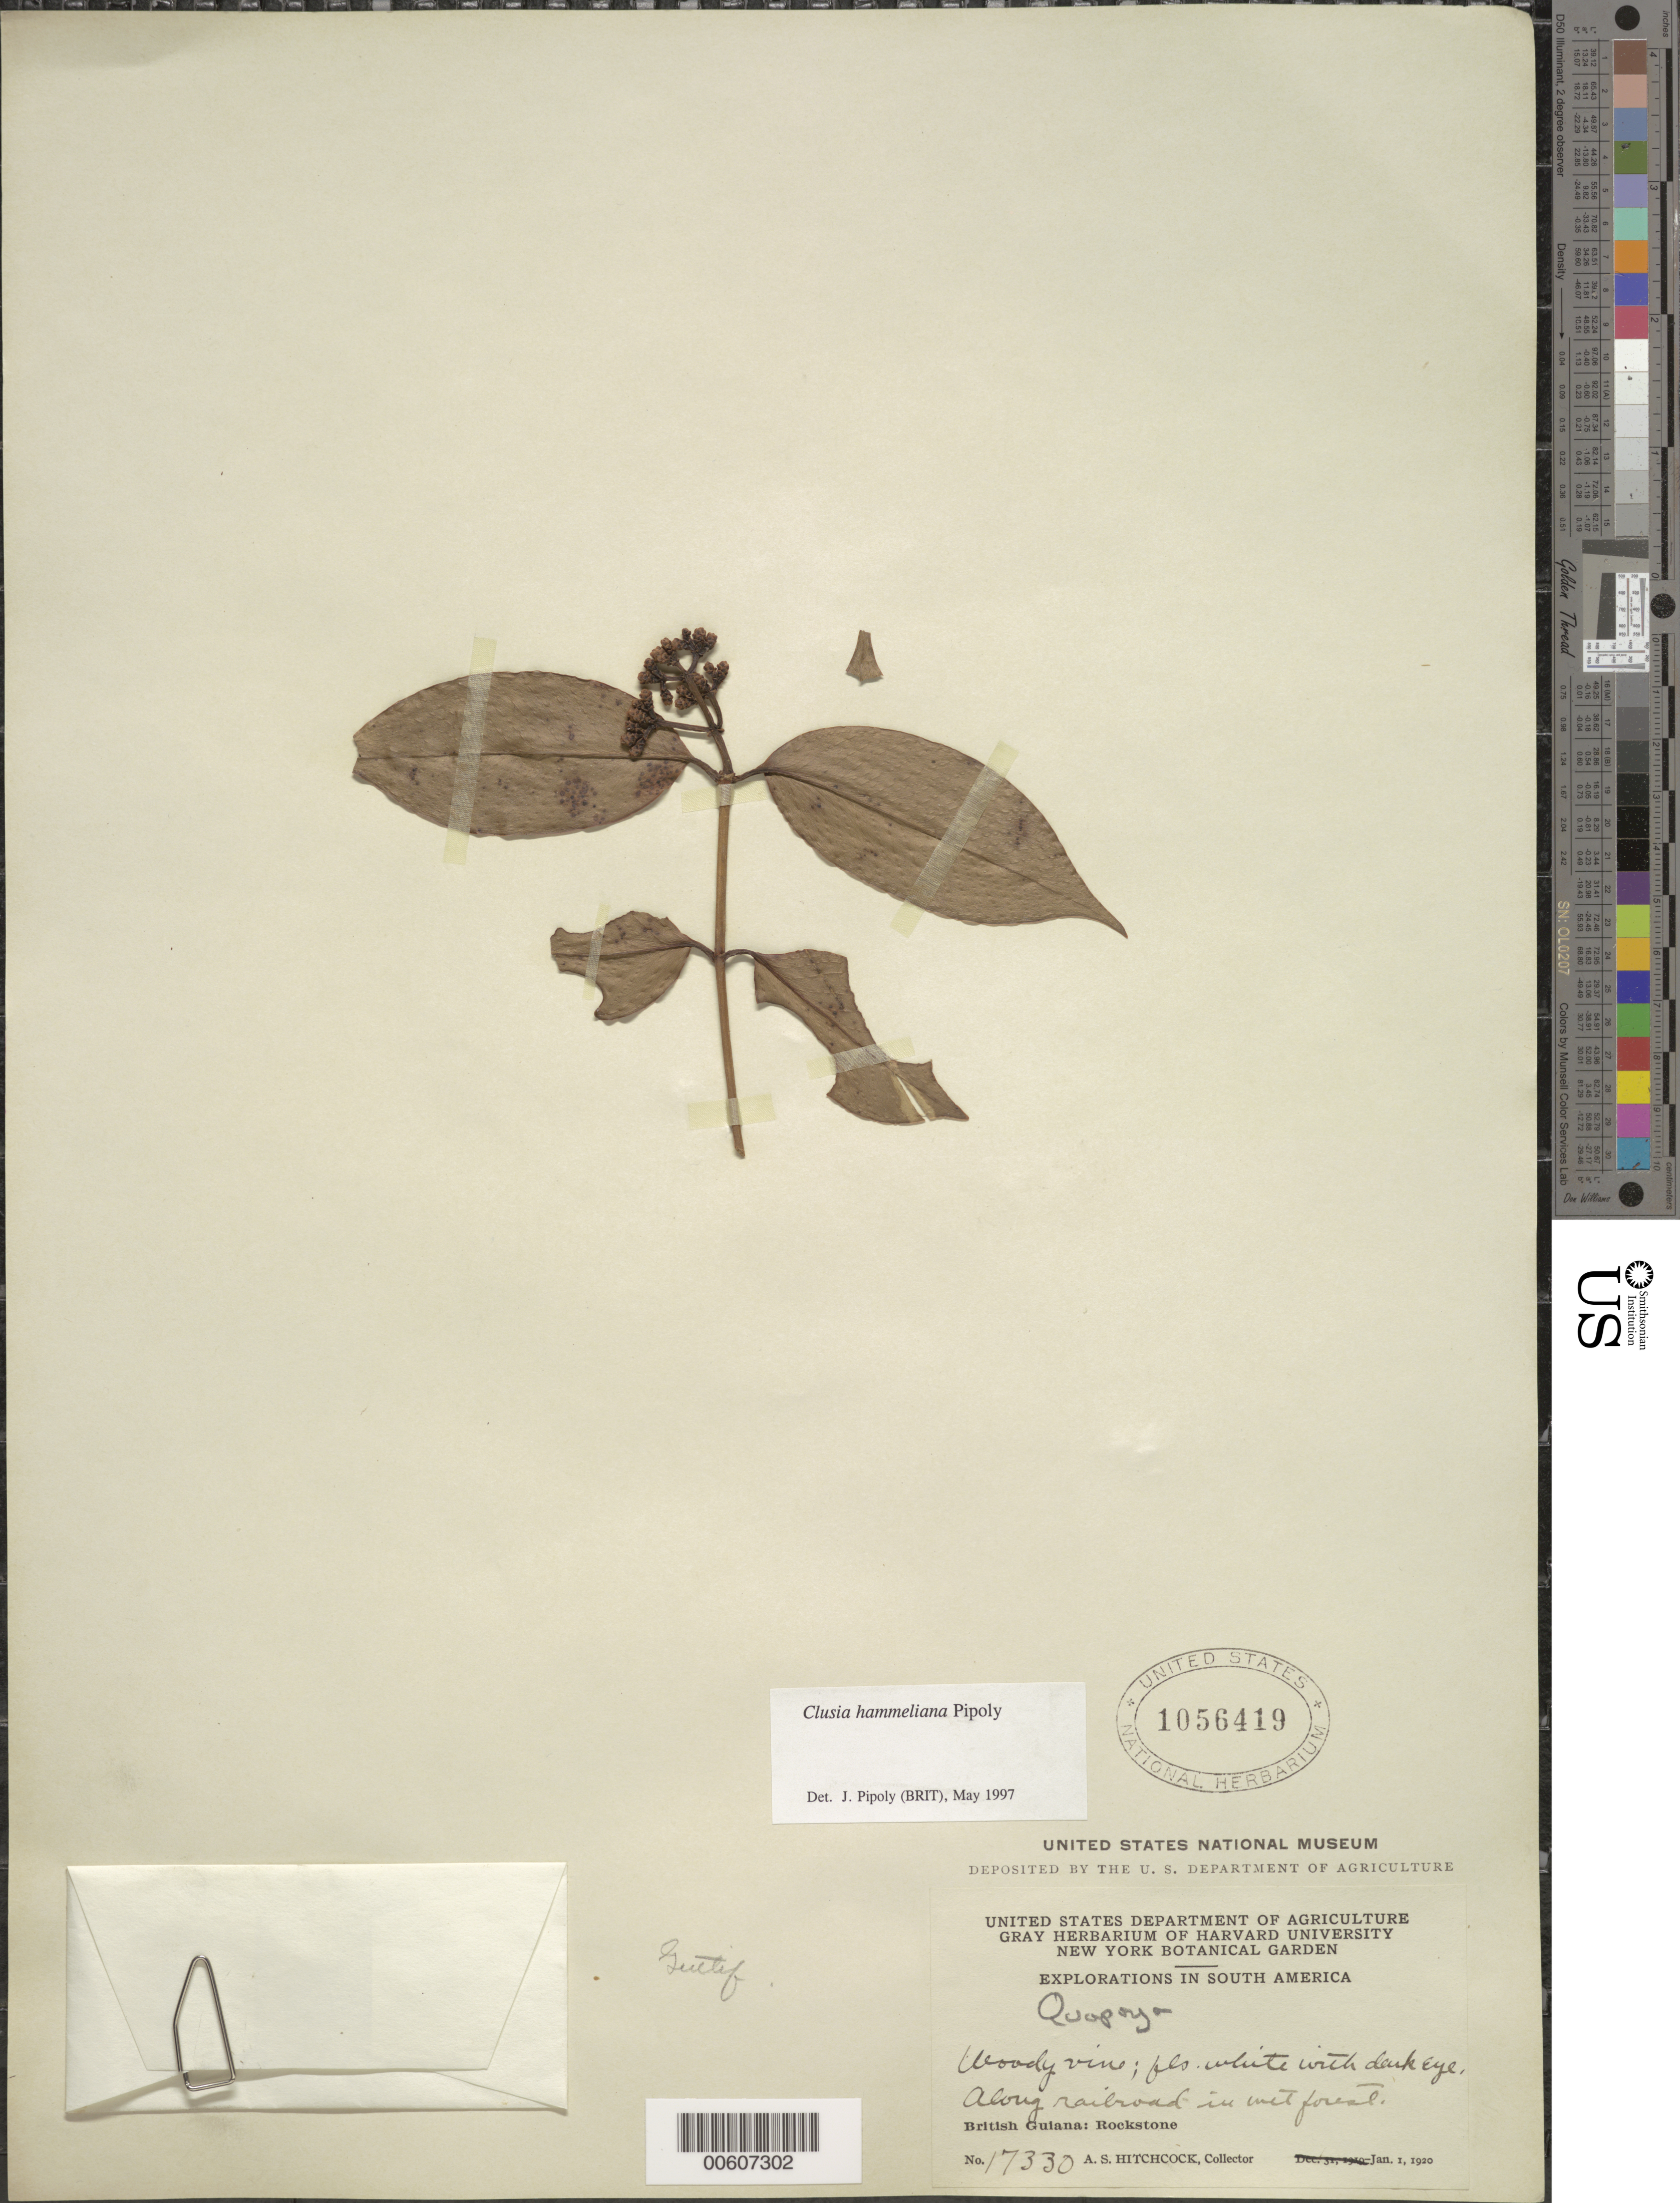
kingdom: Plantae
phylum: Tracheophyta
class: Magnoliopsida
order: Malpighiales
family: Clusiaceae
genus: Clusia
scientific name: Clusia hammeliana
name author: Pipoly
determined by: Pipoly, J. J., III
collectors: A. S. Hitchcock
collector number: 17330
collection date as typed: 31-Dec-19 to 1-Jan-20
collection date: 1919-12-31/1920-01-01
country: Guyana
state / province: U. Demerara-Berbice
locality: Rockstone, on the Essequibo River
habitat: Along railroad in wet forest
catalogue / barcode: US 1056419